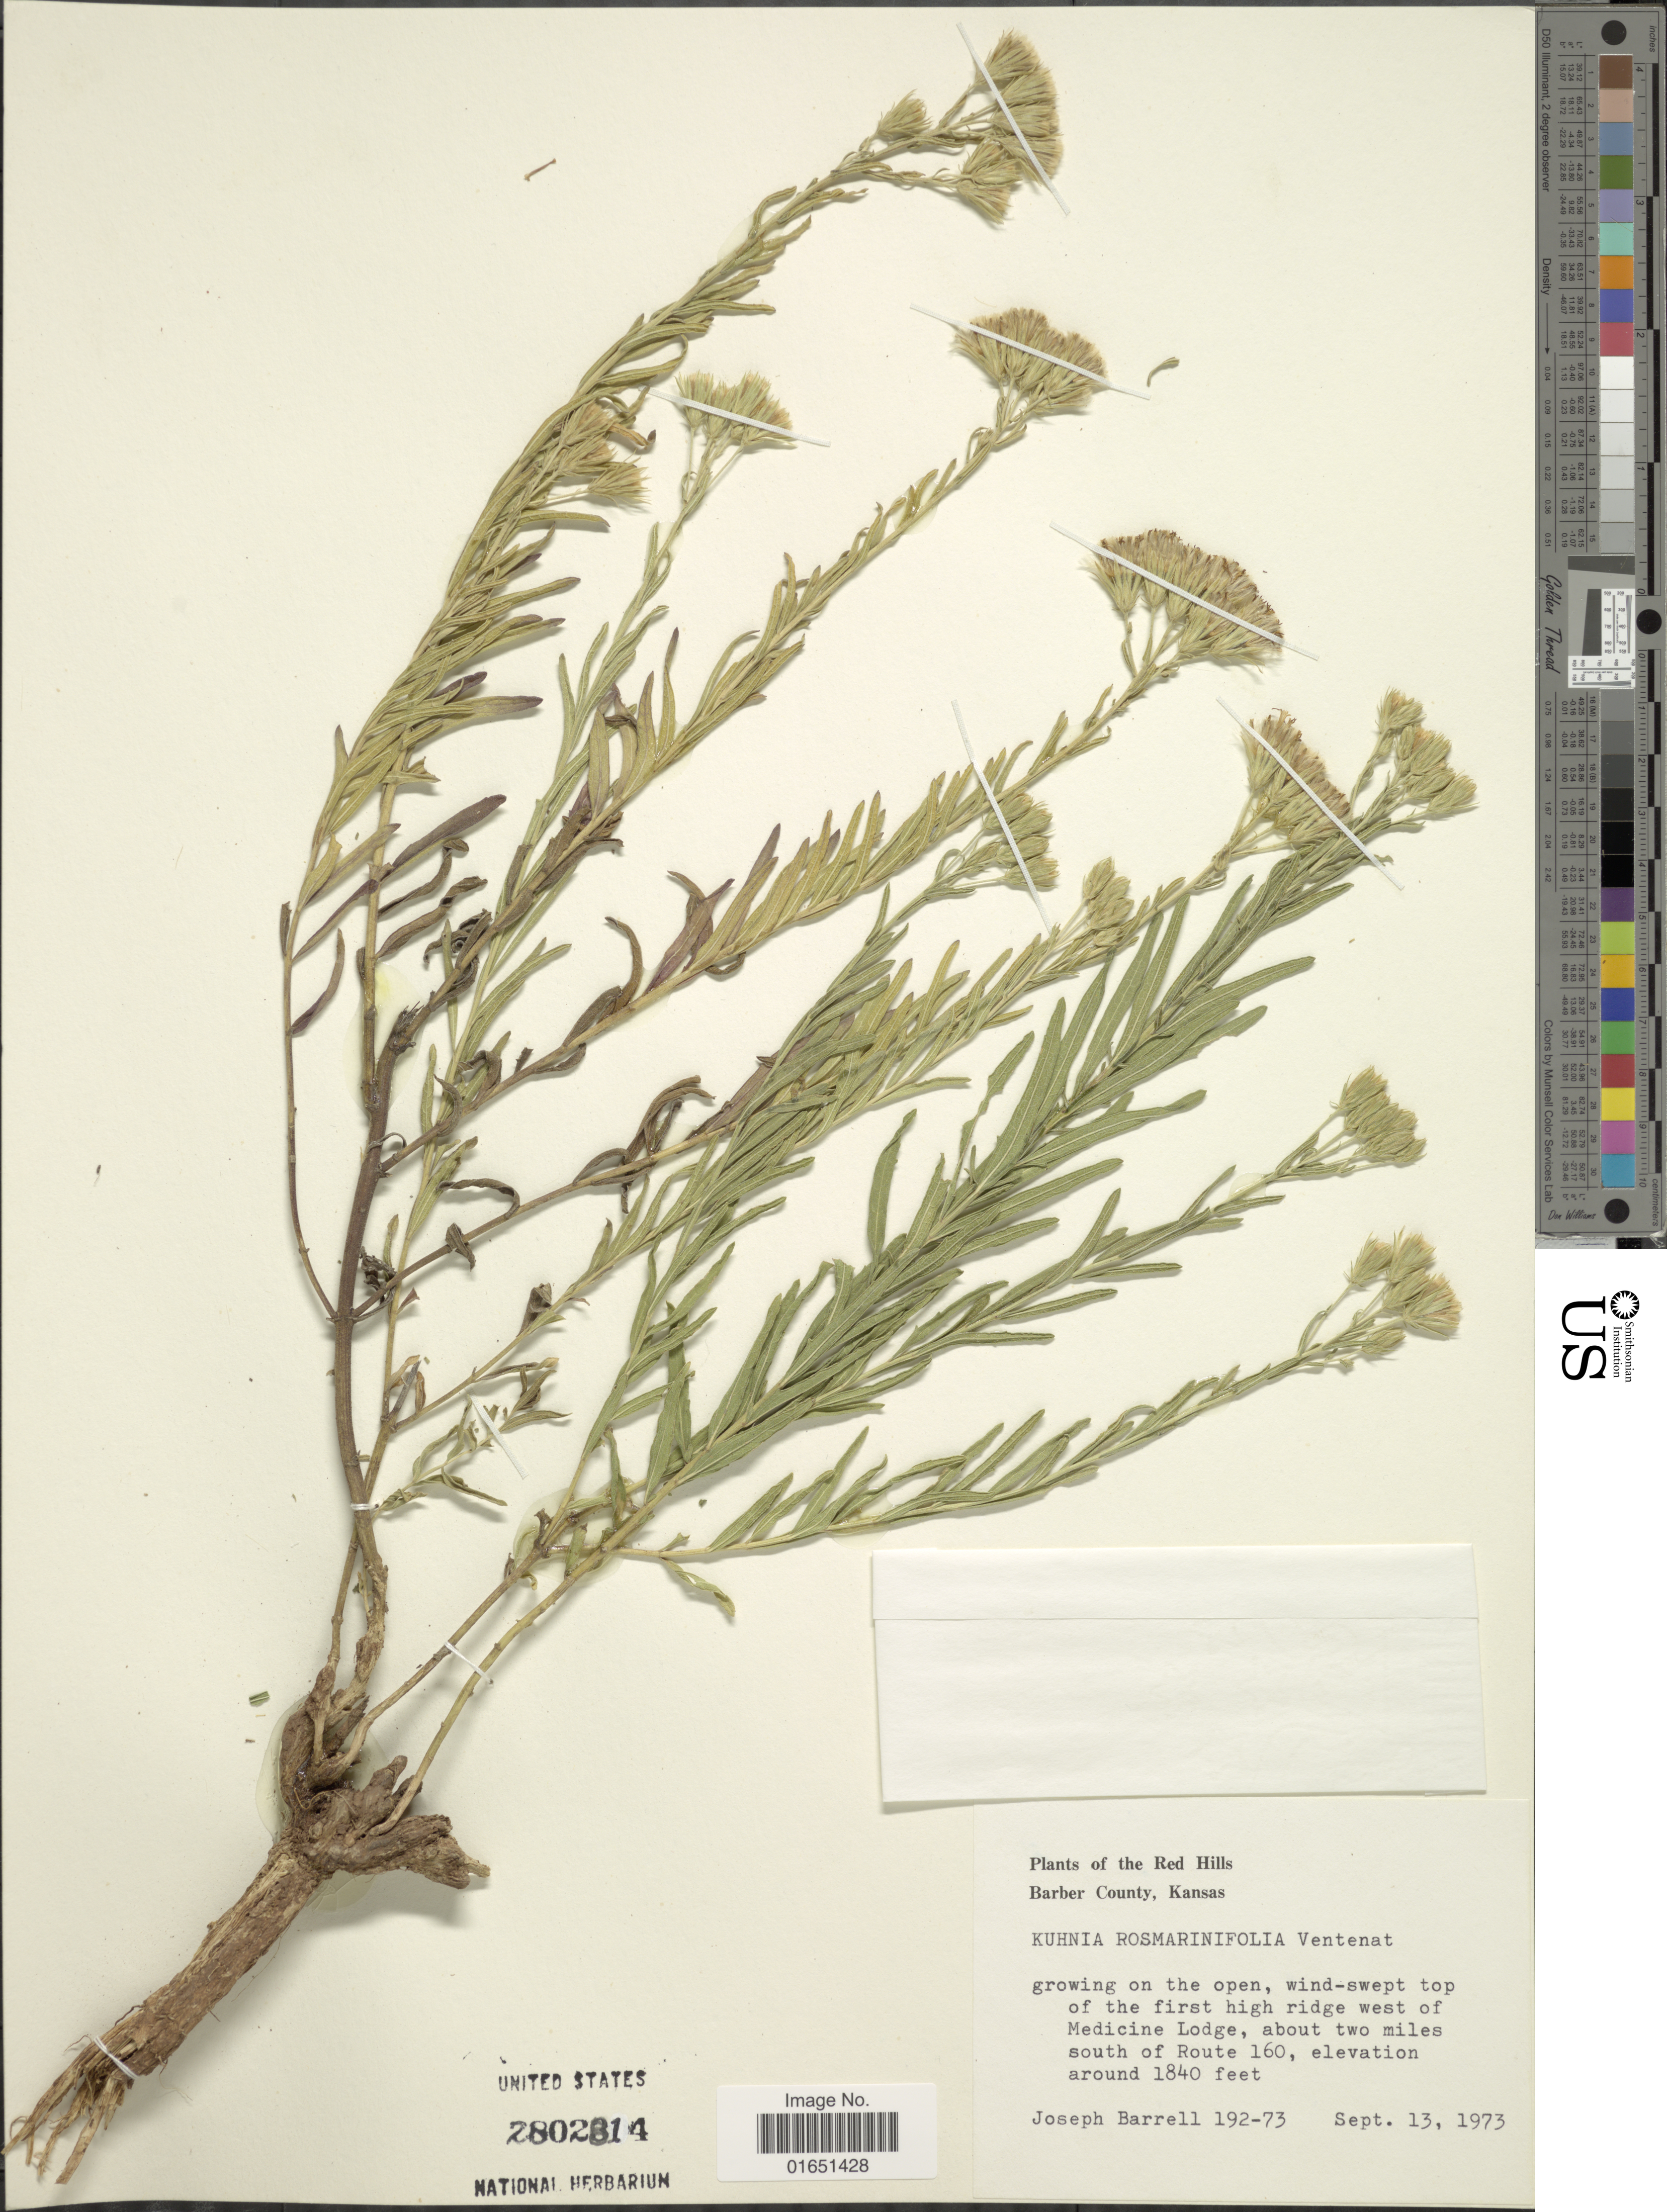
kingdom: Plantae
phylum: Tracheophyta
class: Magnoliopsida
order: Asterales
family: Asteraceae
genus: Brickellia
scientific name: Brickellia rosmarinifolia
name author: (Vent.) W.A. Weber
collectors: J. Barrell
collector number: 192-73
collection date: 1973-09-13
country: United States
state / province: Kansas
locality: The Red Hills, Barber County, growing on the open, wind-swept top of the first high ridge west of Medicine Lodge, about two miles south of Route 160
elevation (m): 561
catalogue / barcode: US 2802814